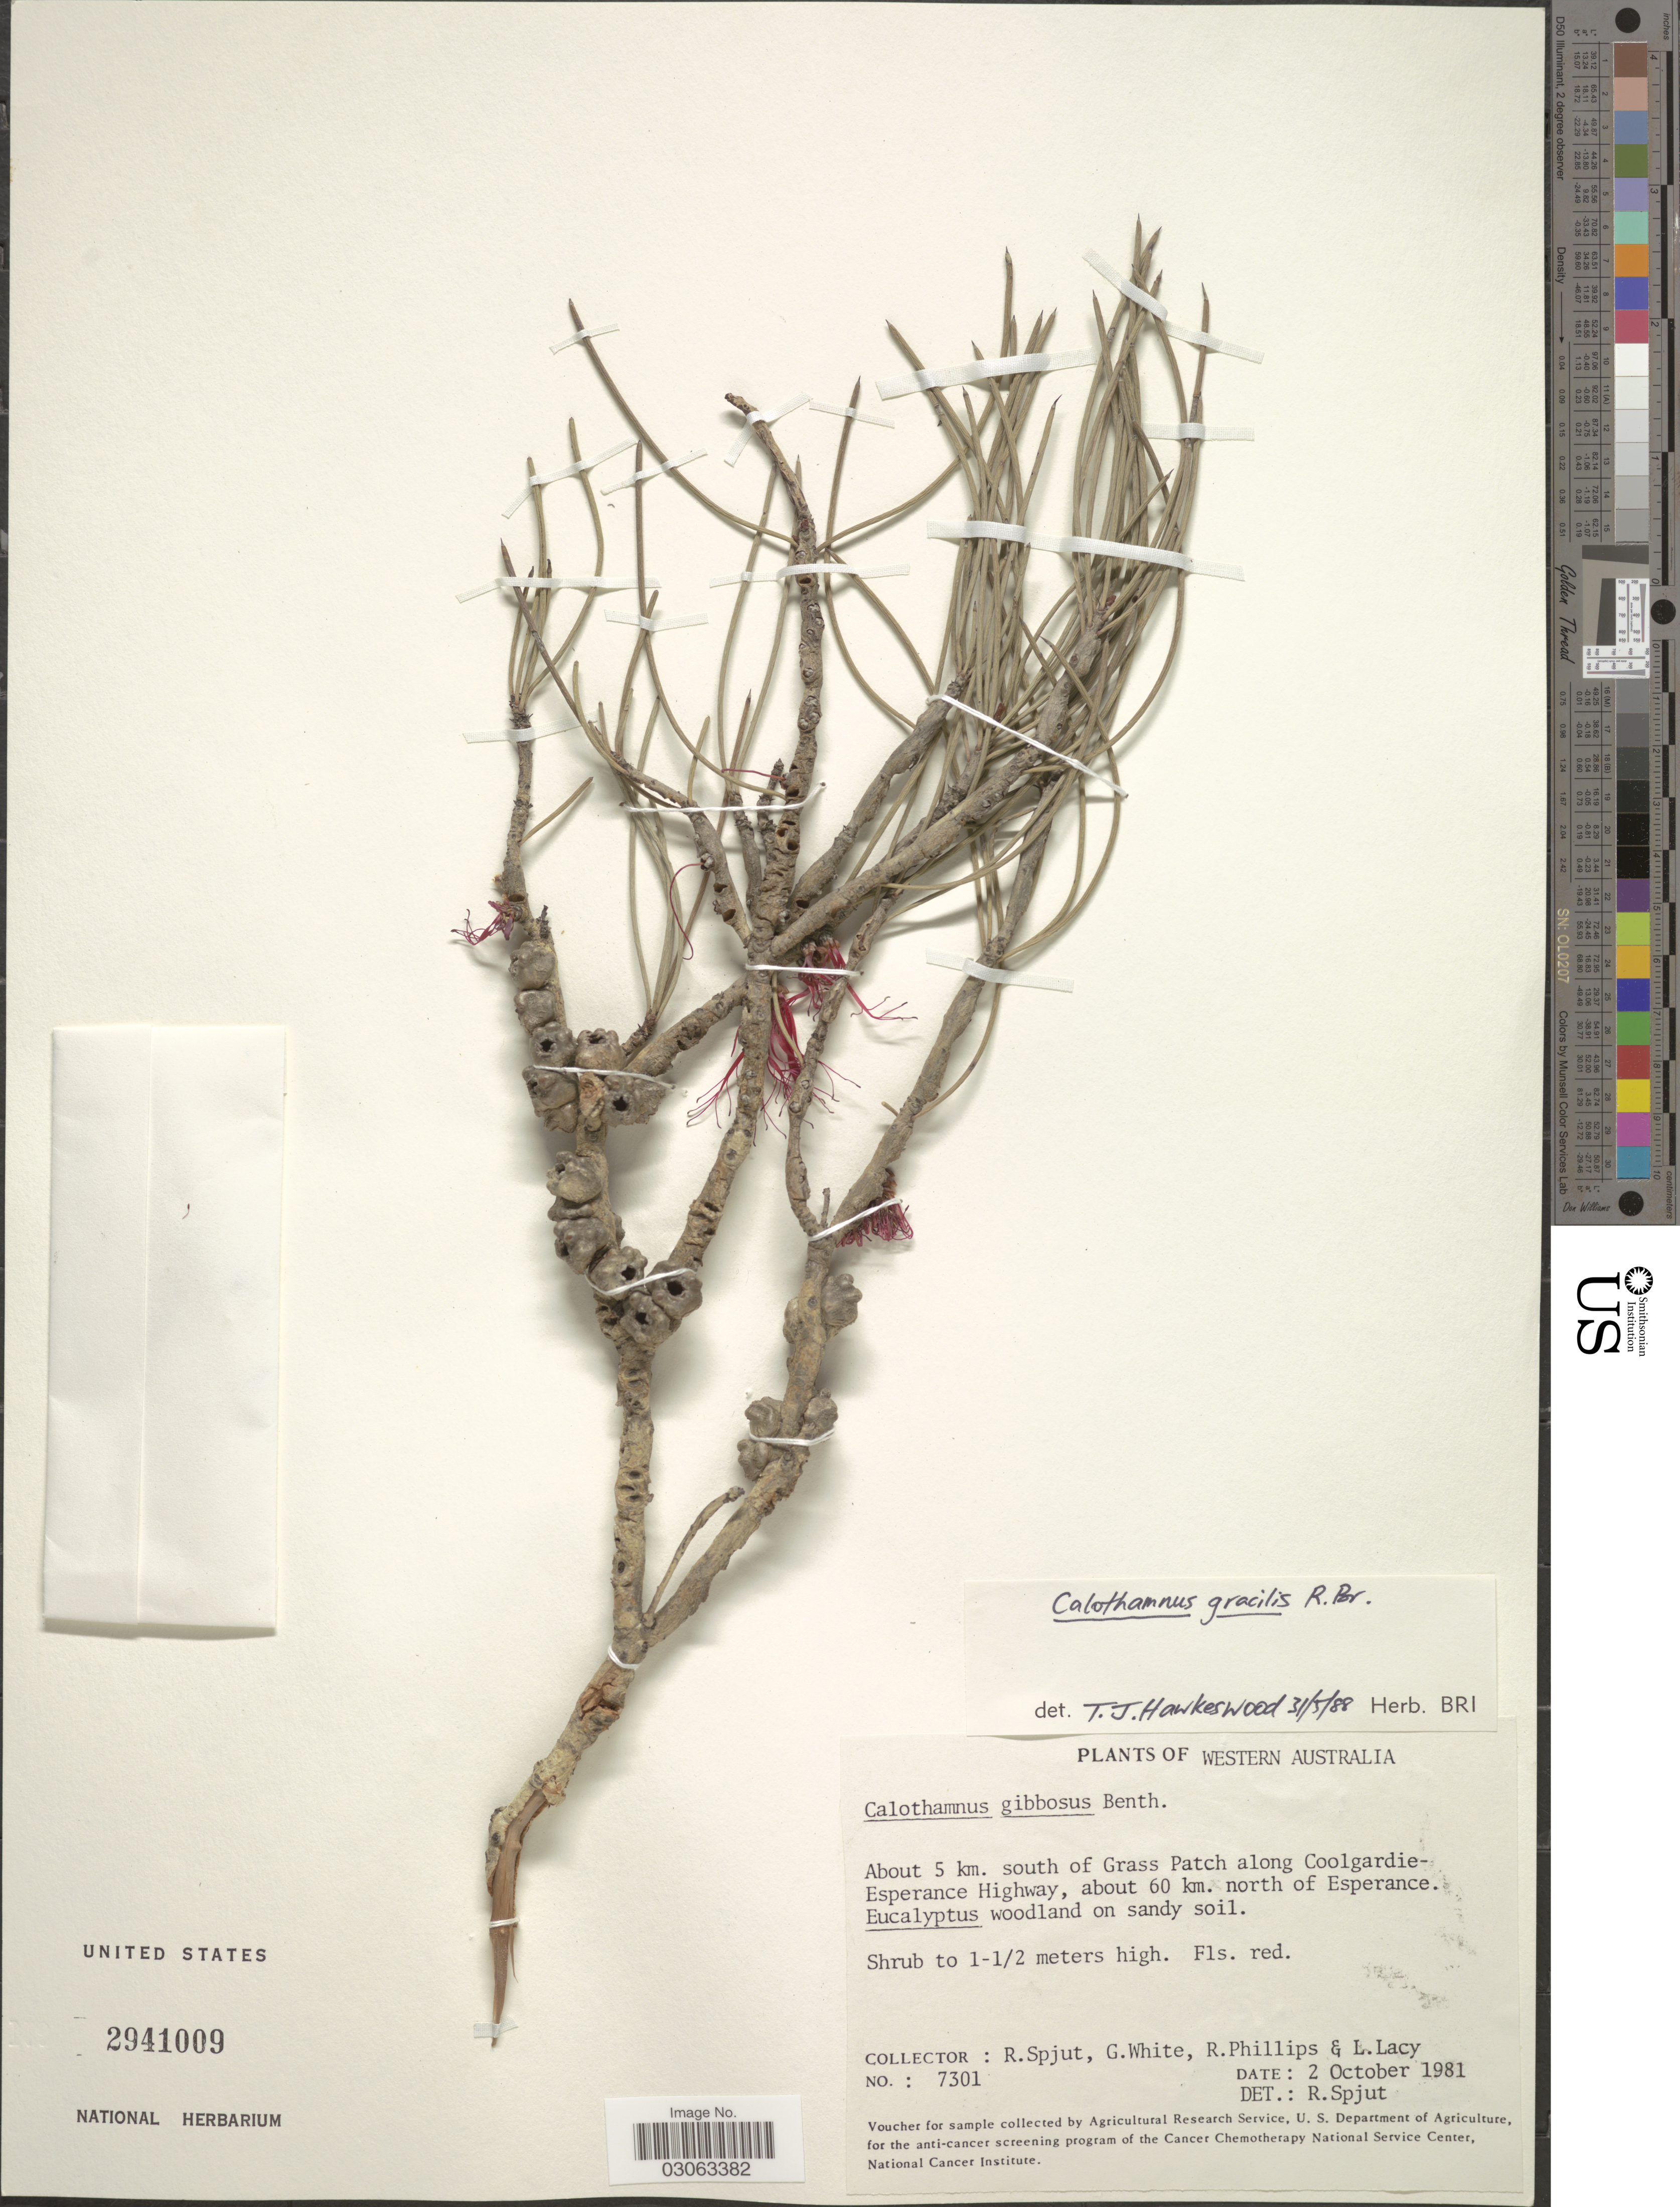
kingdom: Plantae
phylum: Tracheophyta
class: Magnoliopsida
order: Myrtales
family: Myrtaceae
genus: Calothamnus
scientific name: Calothamnus gracilis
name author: R. Br.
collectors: R. Spjut, G. White, R. Phillips & L. Lacy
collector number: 7301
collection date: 1981-10-02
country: Australia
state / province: Western Australia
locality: About 5 km. south of Grass Patch along Coolgardie-Esperance Highway, about 60 km. north of Esperance.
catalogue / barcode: US 2941009